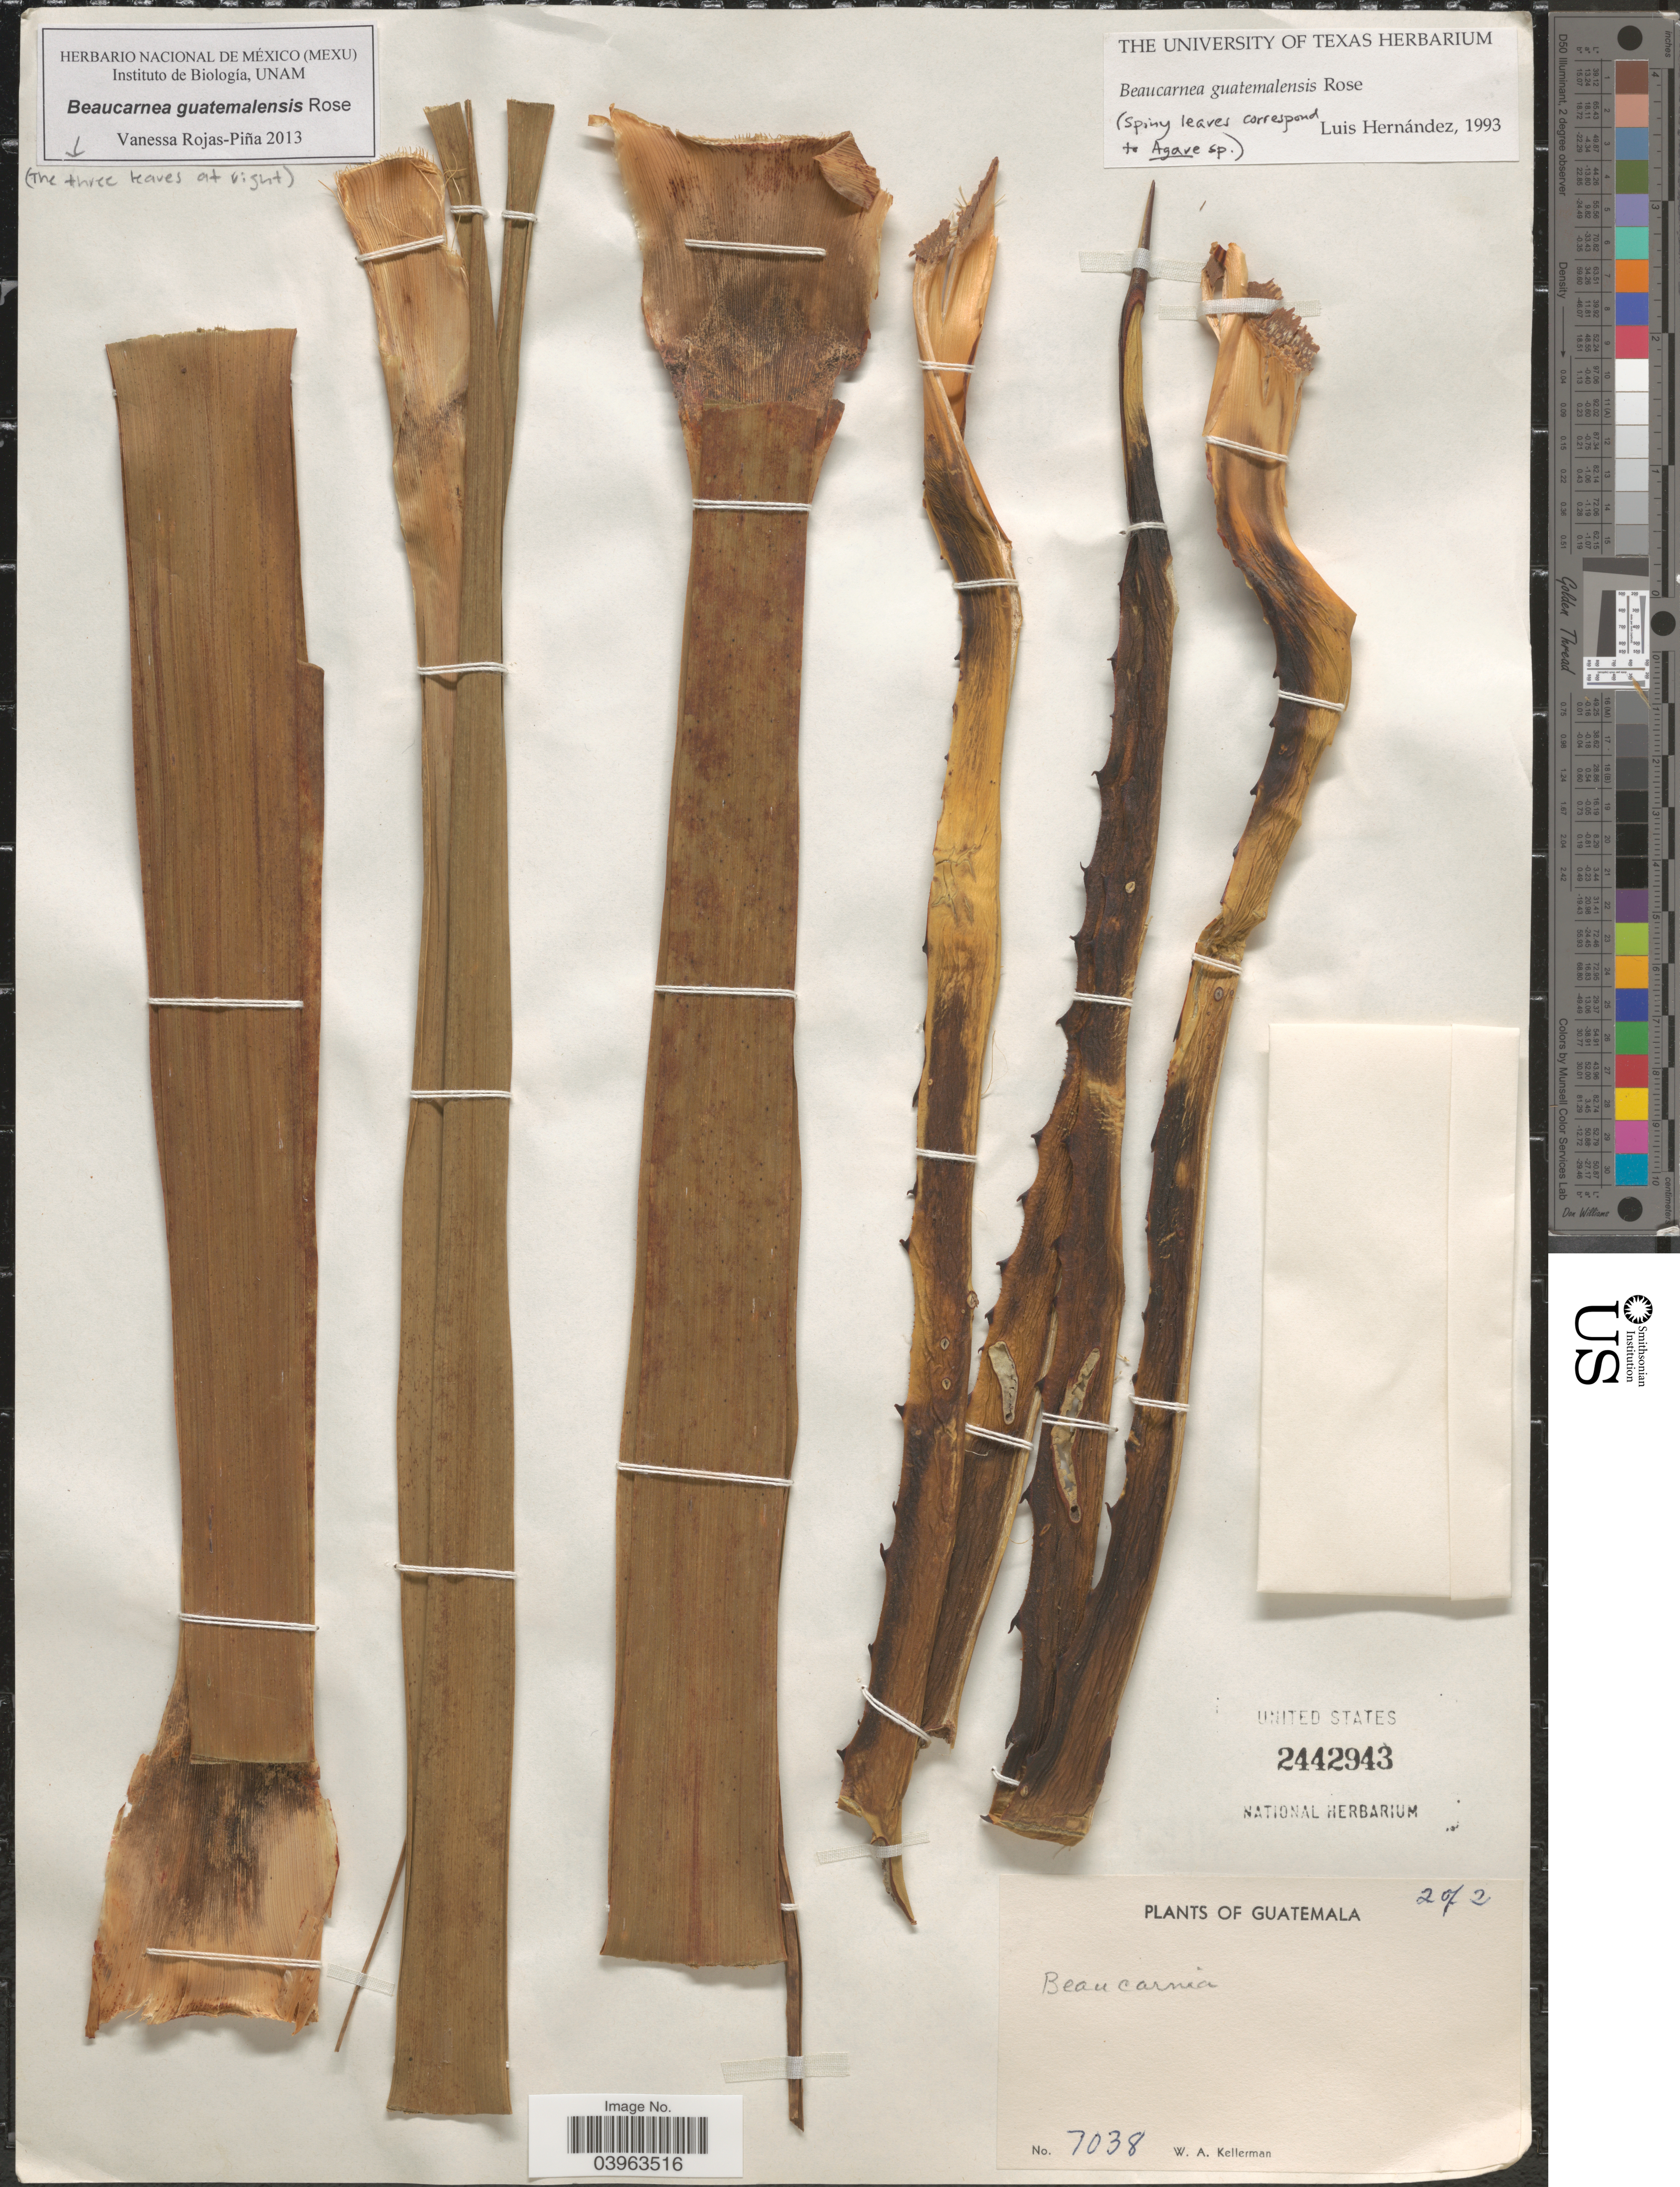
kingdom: Plantae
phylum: Tracheophyta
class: Liliopsida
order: Asparagales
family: Asparagaceae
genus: Beaucarnea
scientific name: Beaucarnea guatemalensis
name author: Rose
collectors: W. Kellerman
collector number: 7038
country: Guatemala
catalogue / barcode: US 2442943